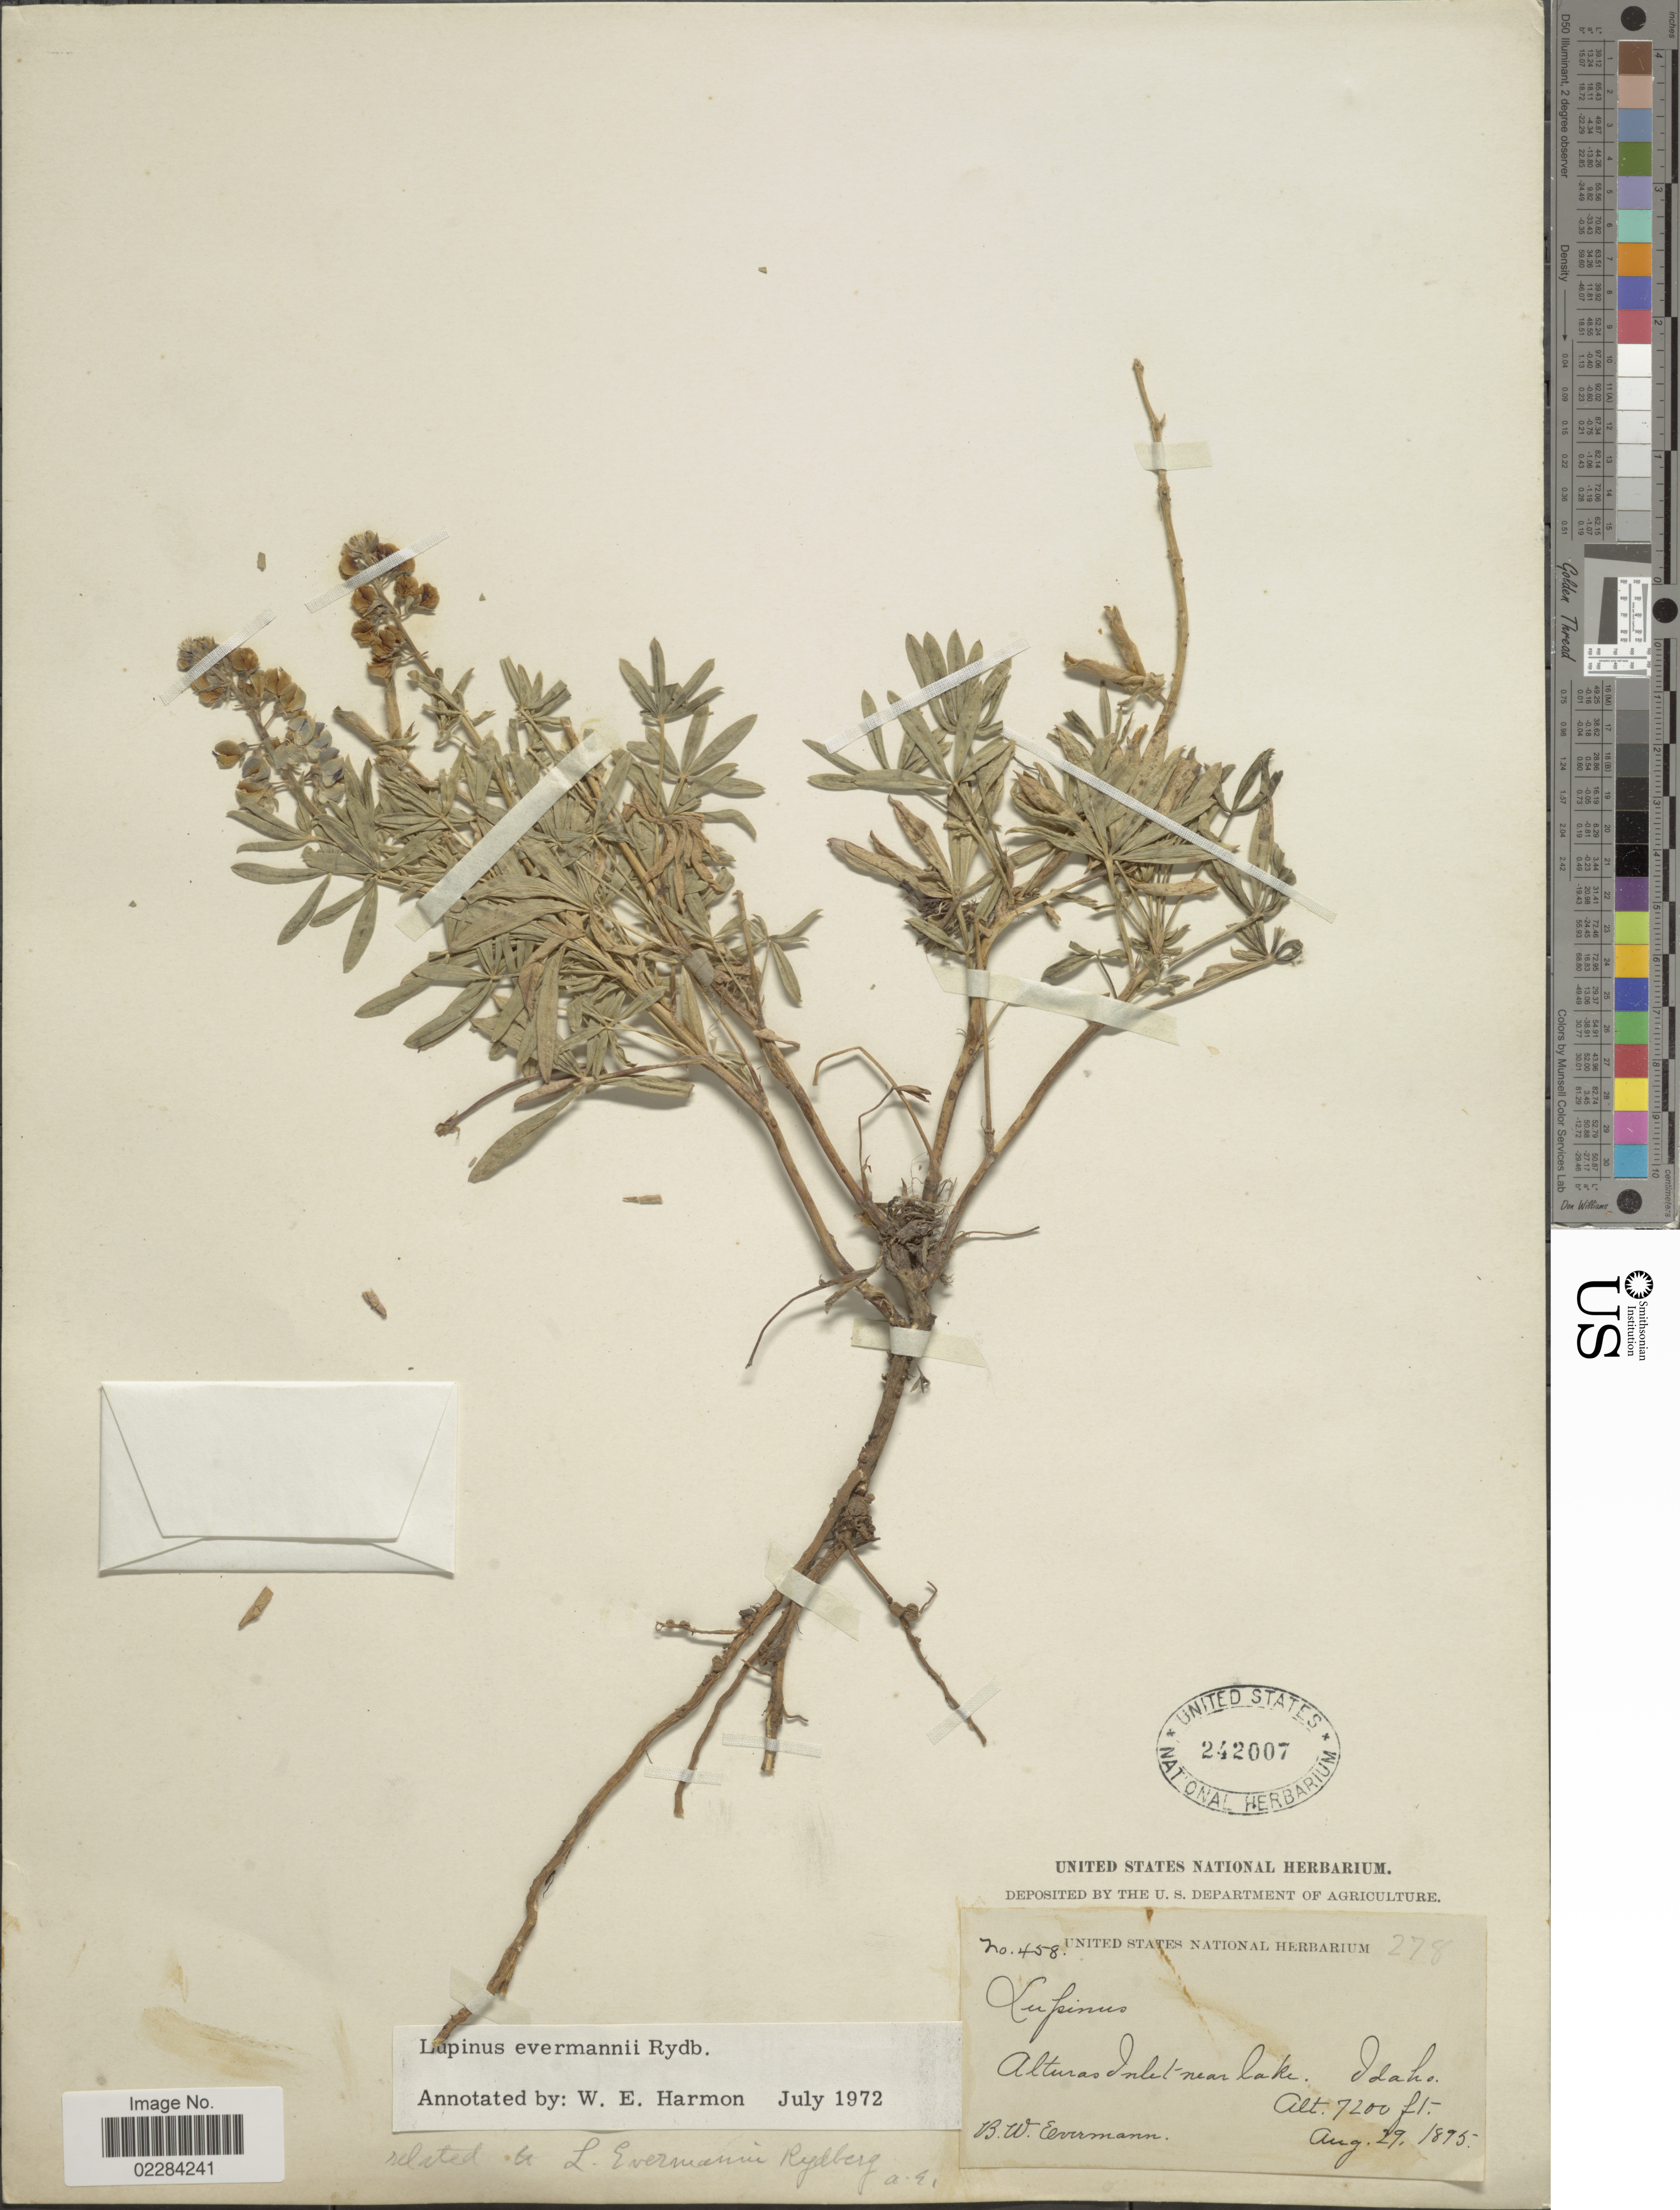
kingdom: Plantae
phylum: Tracheophyta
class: Magnoliopsida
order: Fabales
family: Fabaceae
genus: Lupinus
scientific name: Lupinus evermannii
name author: Rydb.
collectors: B. W. Evermann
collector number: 458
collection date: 1895-08-29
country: United States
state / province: Idaho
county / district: Blaine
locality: Alturas Inlet near lake.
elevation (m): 2195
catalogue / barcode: US 242007